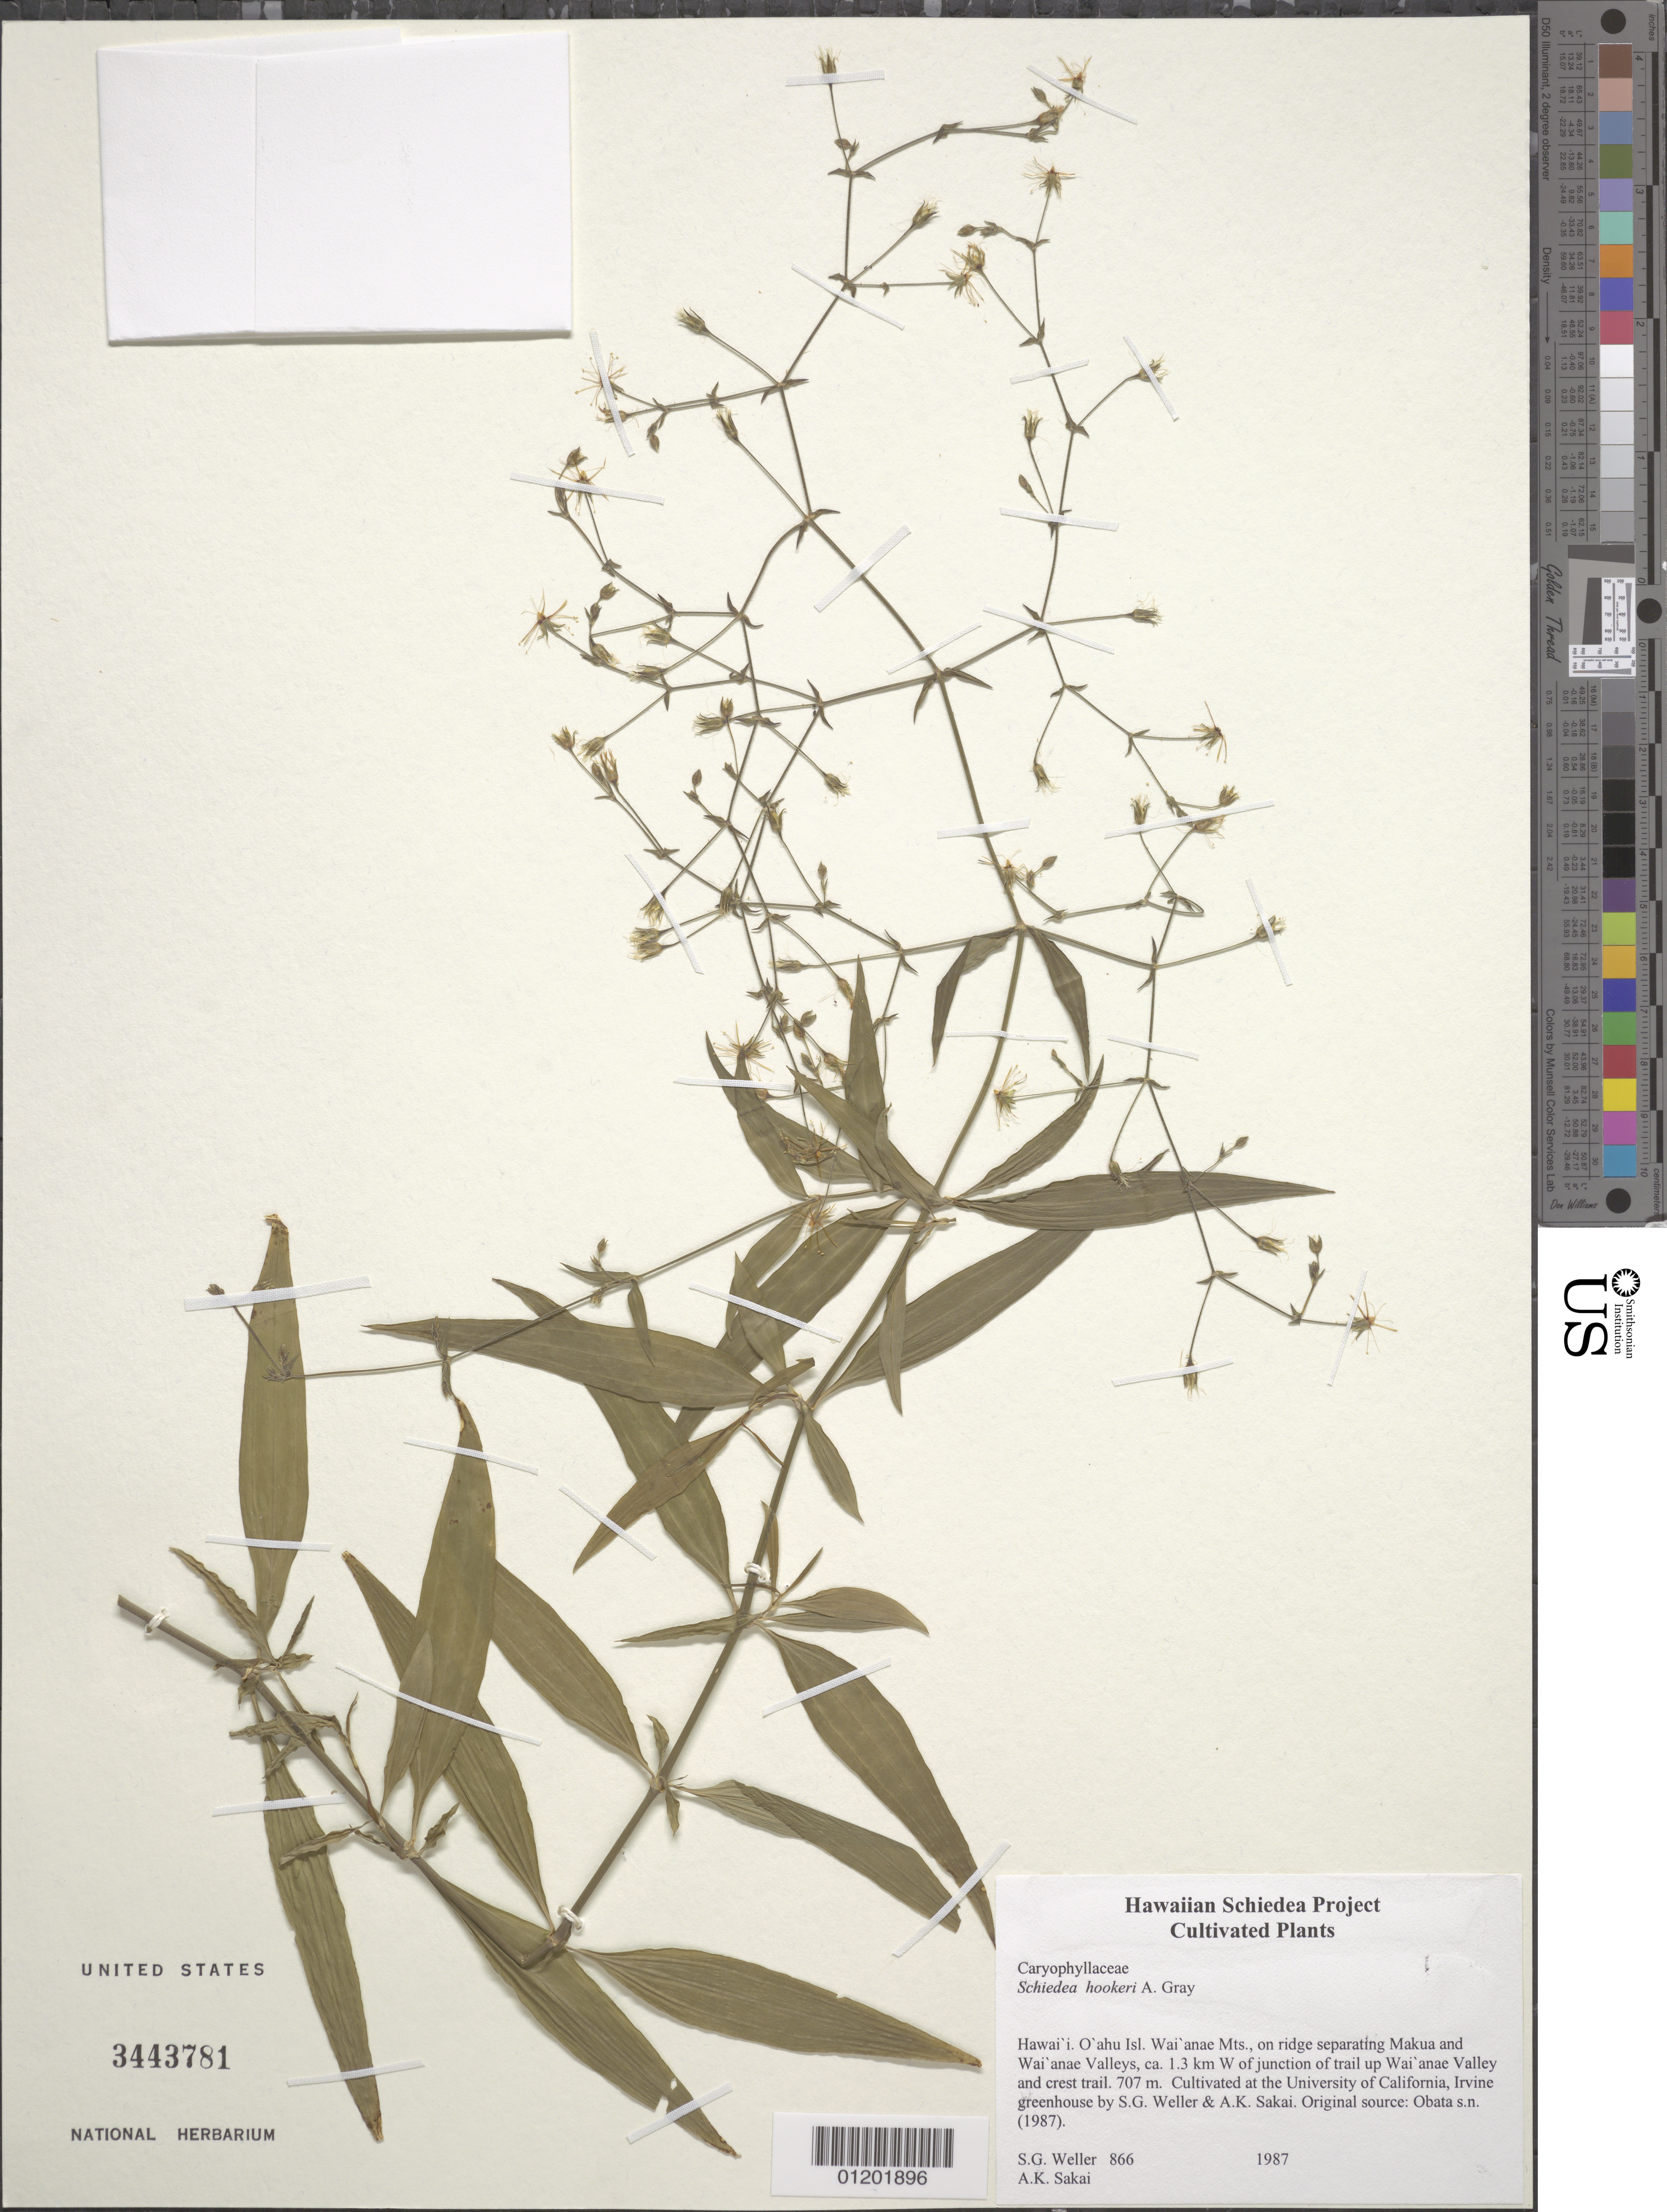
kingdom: Plantae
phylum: Tracheophyta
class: Magnoliopsida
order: Caryophyllales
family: Caryophyllaceae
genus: Schiedea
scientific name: Schiedea hookeri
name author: A. Gray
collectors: S. G. Weller & A. Sakai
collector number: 866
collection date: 1987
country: United States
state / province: Hawaii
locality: Hawai'i. O'ahu Isl. Wai'anae Mts., on ridge separating Makua and Wai'anae Valleys, ca. 1.3 km W of junction of trail up Wai'anae Valley and crest trail.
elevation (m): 707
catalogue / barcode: US 3443781